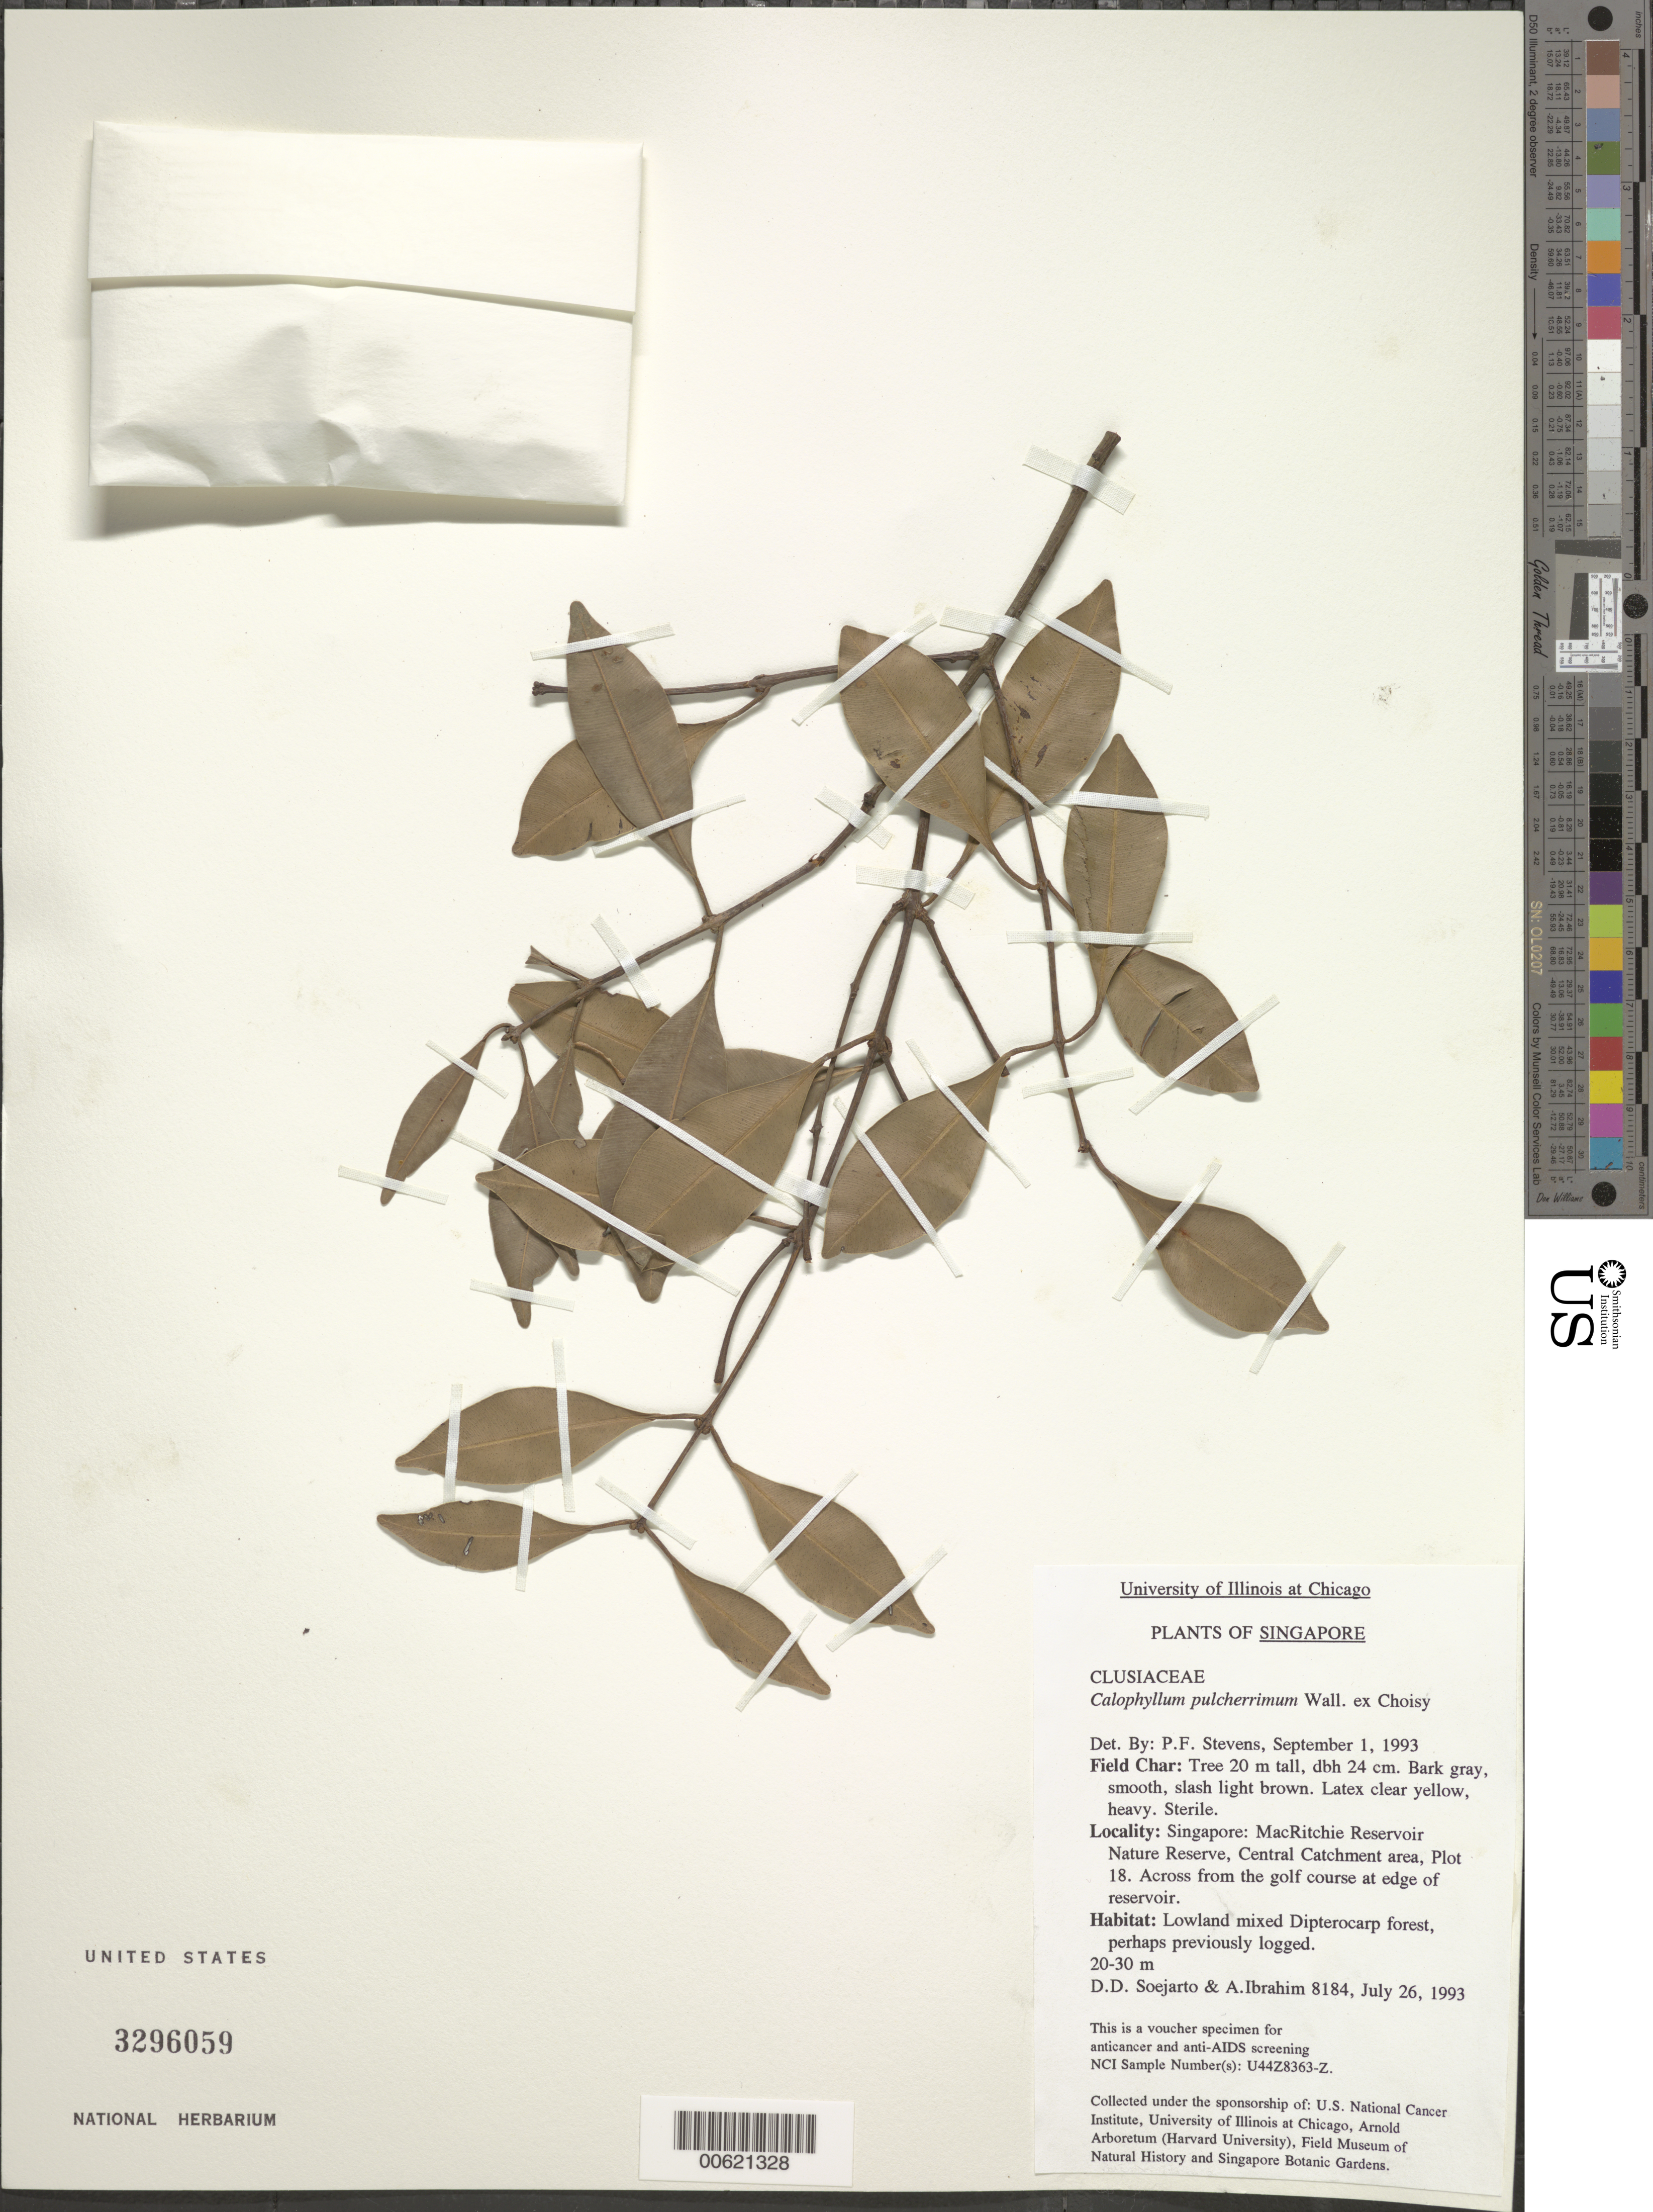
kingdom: Plantae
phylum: Tracheophyta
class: Magnoliopsida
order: Malpighiales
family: Calophyllaceae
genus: Calophyllum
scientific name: Calophyllum pulcherrimum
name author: Wall. ex Choisy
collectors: A. Ibrahim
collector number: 8184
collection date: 1993-07-26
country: Singapore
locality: MacRitchie Reservoir Nature Reserve, Central Catchment area, Plot 20.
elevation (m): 20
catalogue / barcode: US 3296059